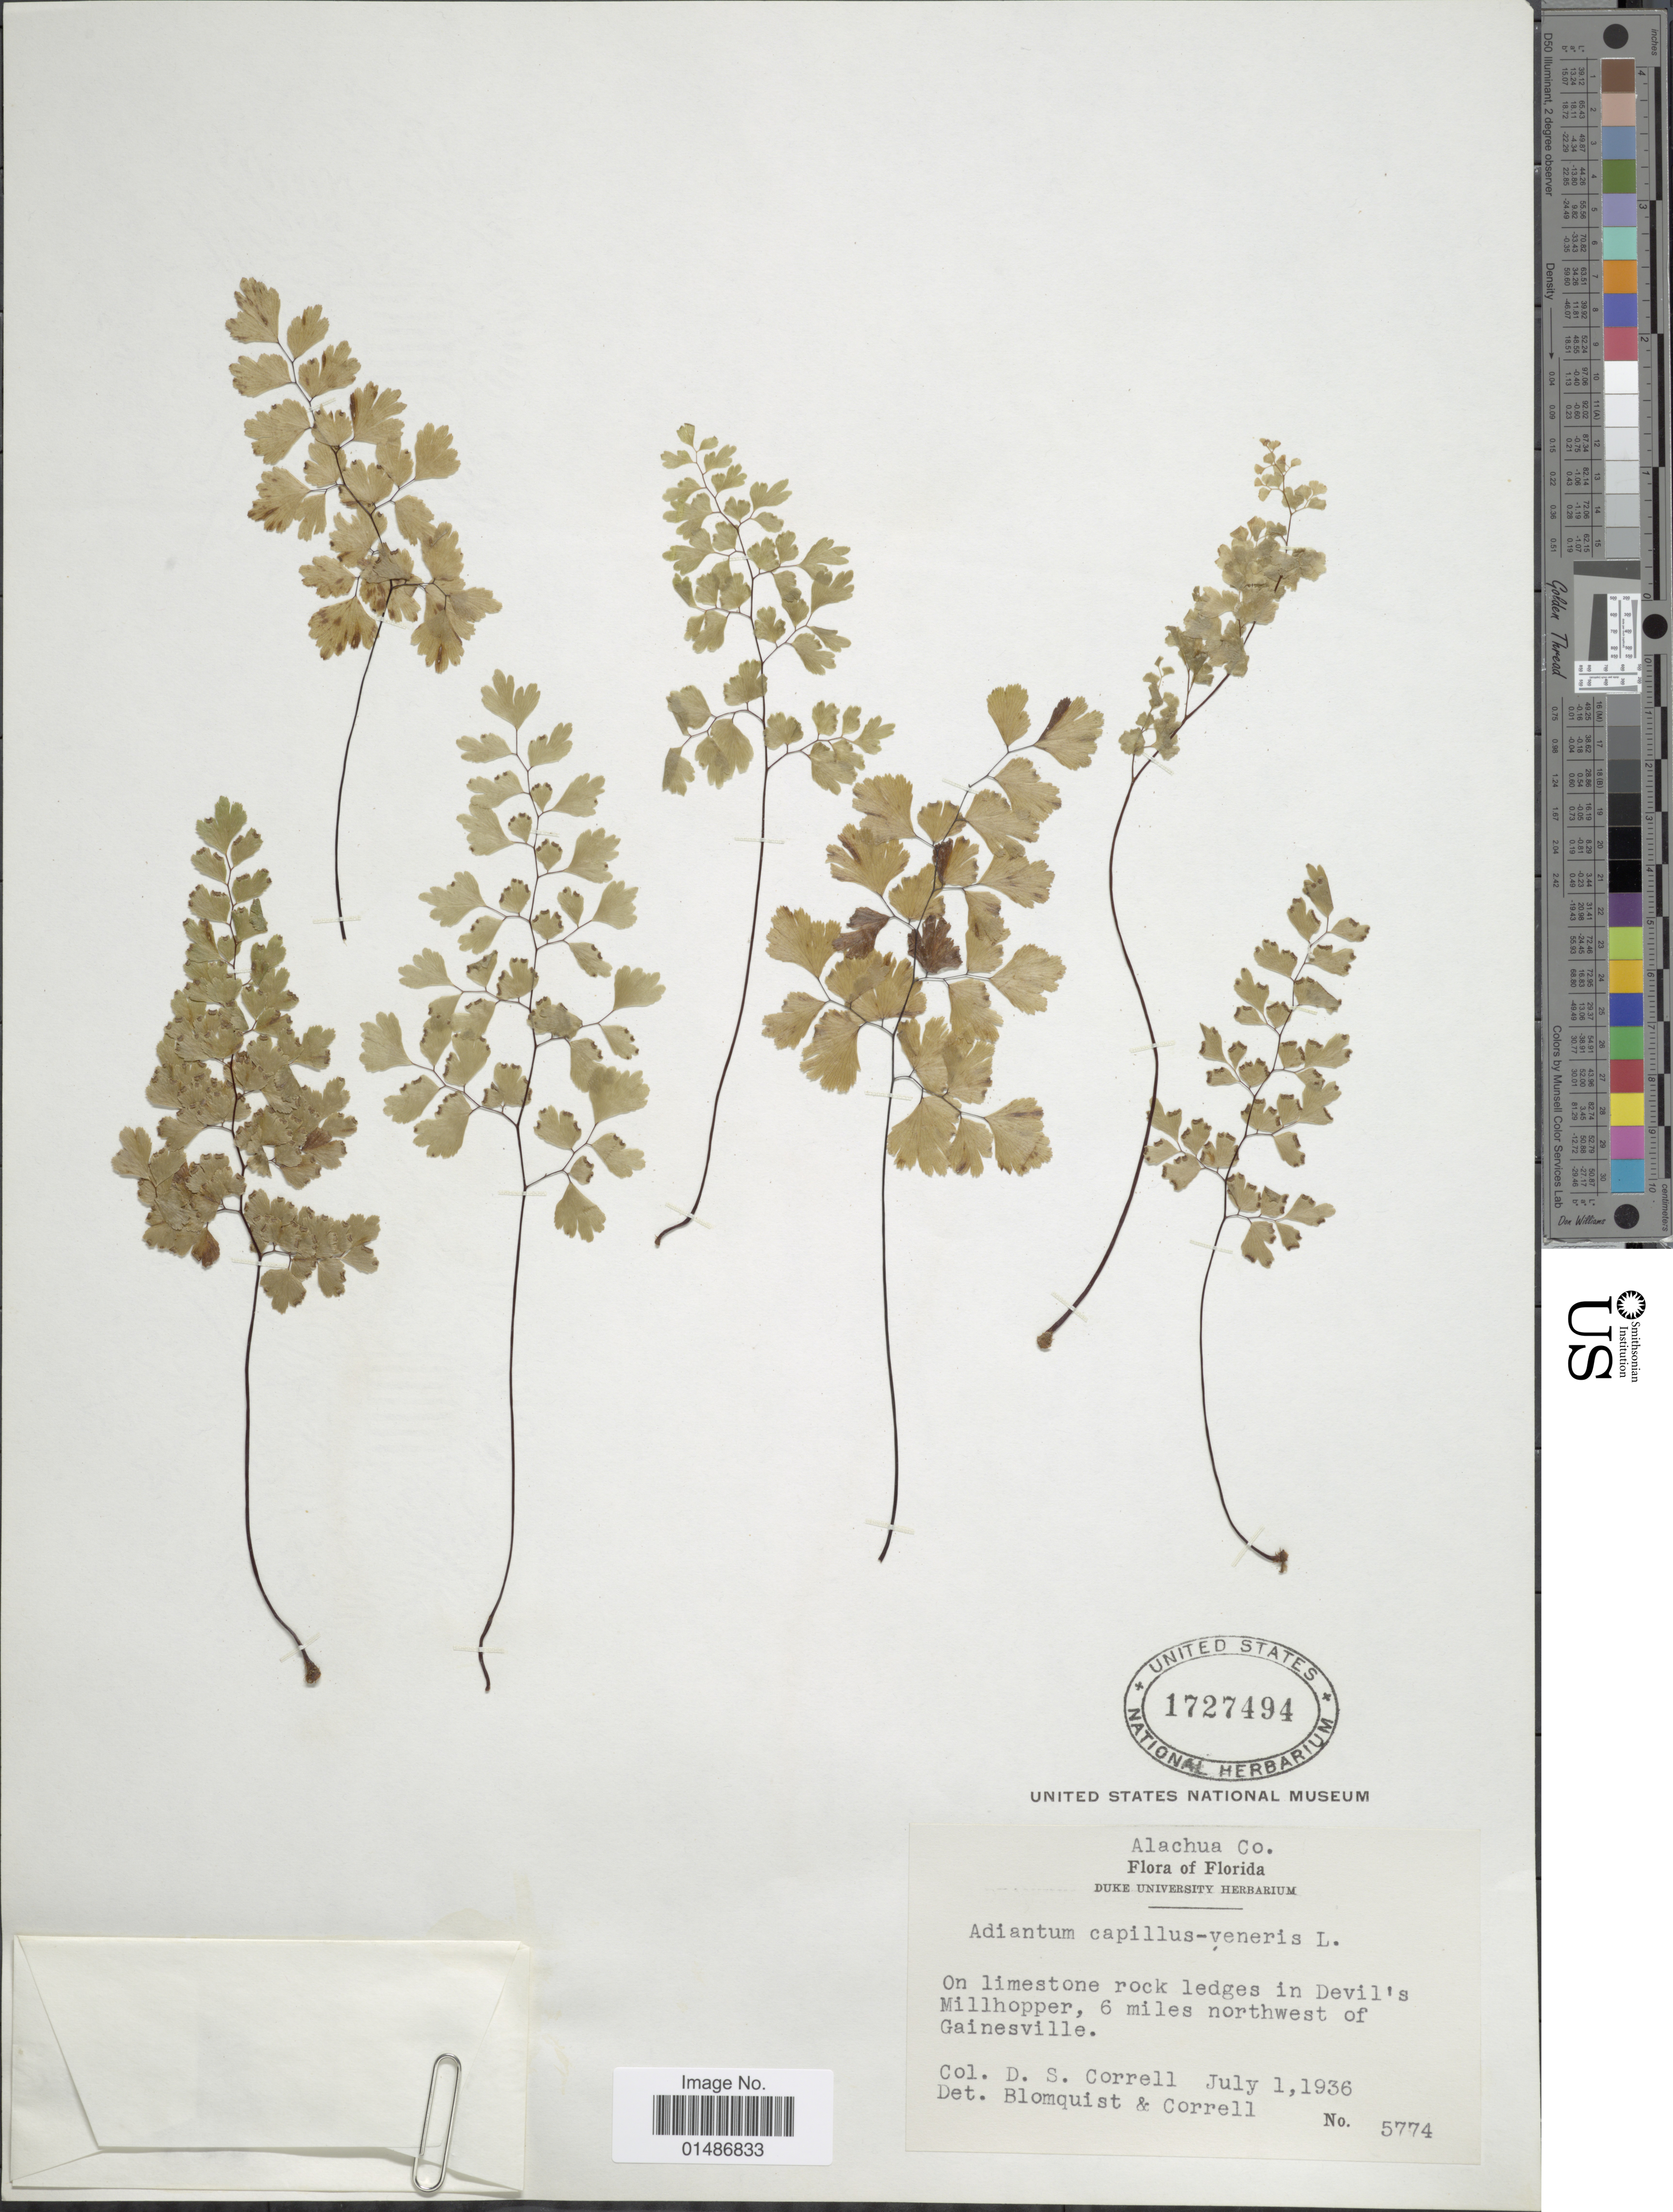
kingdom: Plantae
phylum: Tracheophyta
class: Polypodiopsida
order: Polypodiales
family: Pteridaceae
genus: Adiantum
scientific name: Adiantum capillus-veneris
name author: L.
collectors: D. S. Correll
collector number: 5774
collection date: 1936-07-01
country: United States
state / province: Florida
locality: Alachua Co. On limestone rock ledges in Devil's Millhopper, 6 miles northwest of Gainesville.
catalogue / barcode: US 1727494